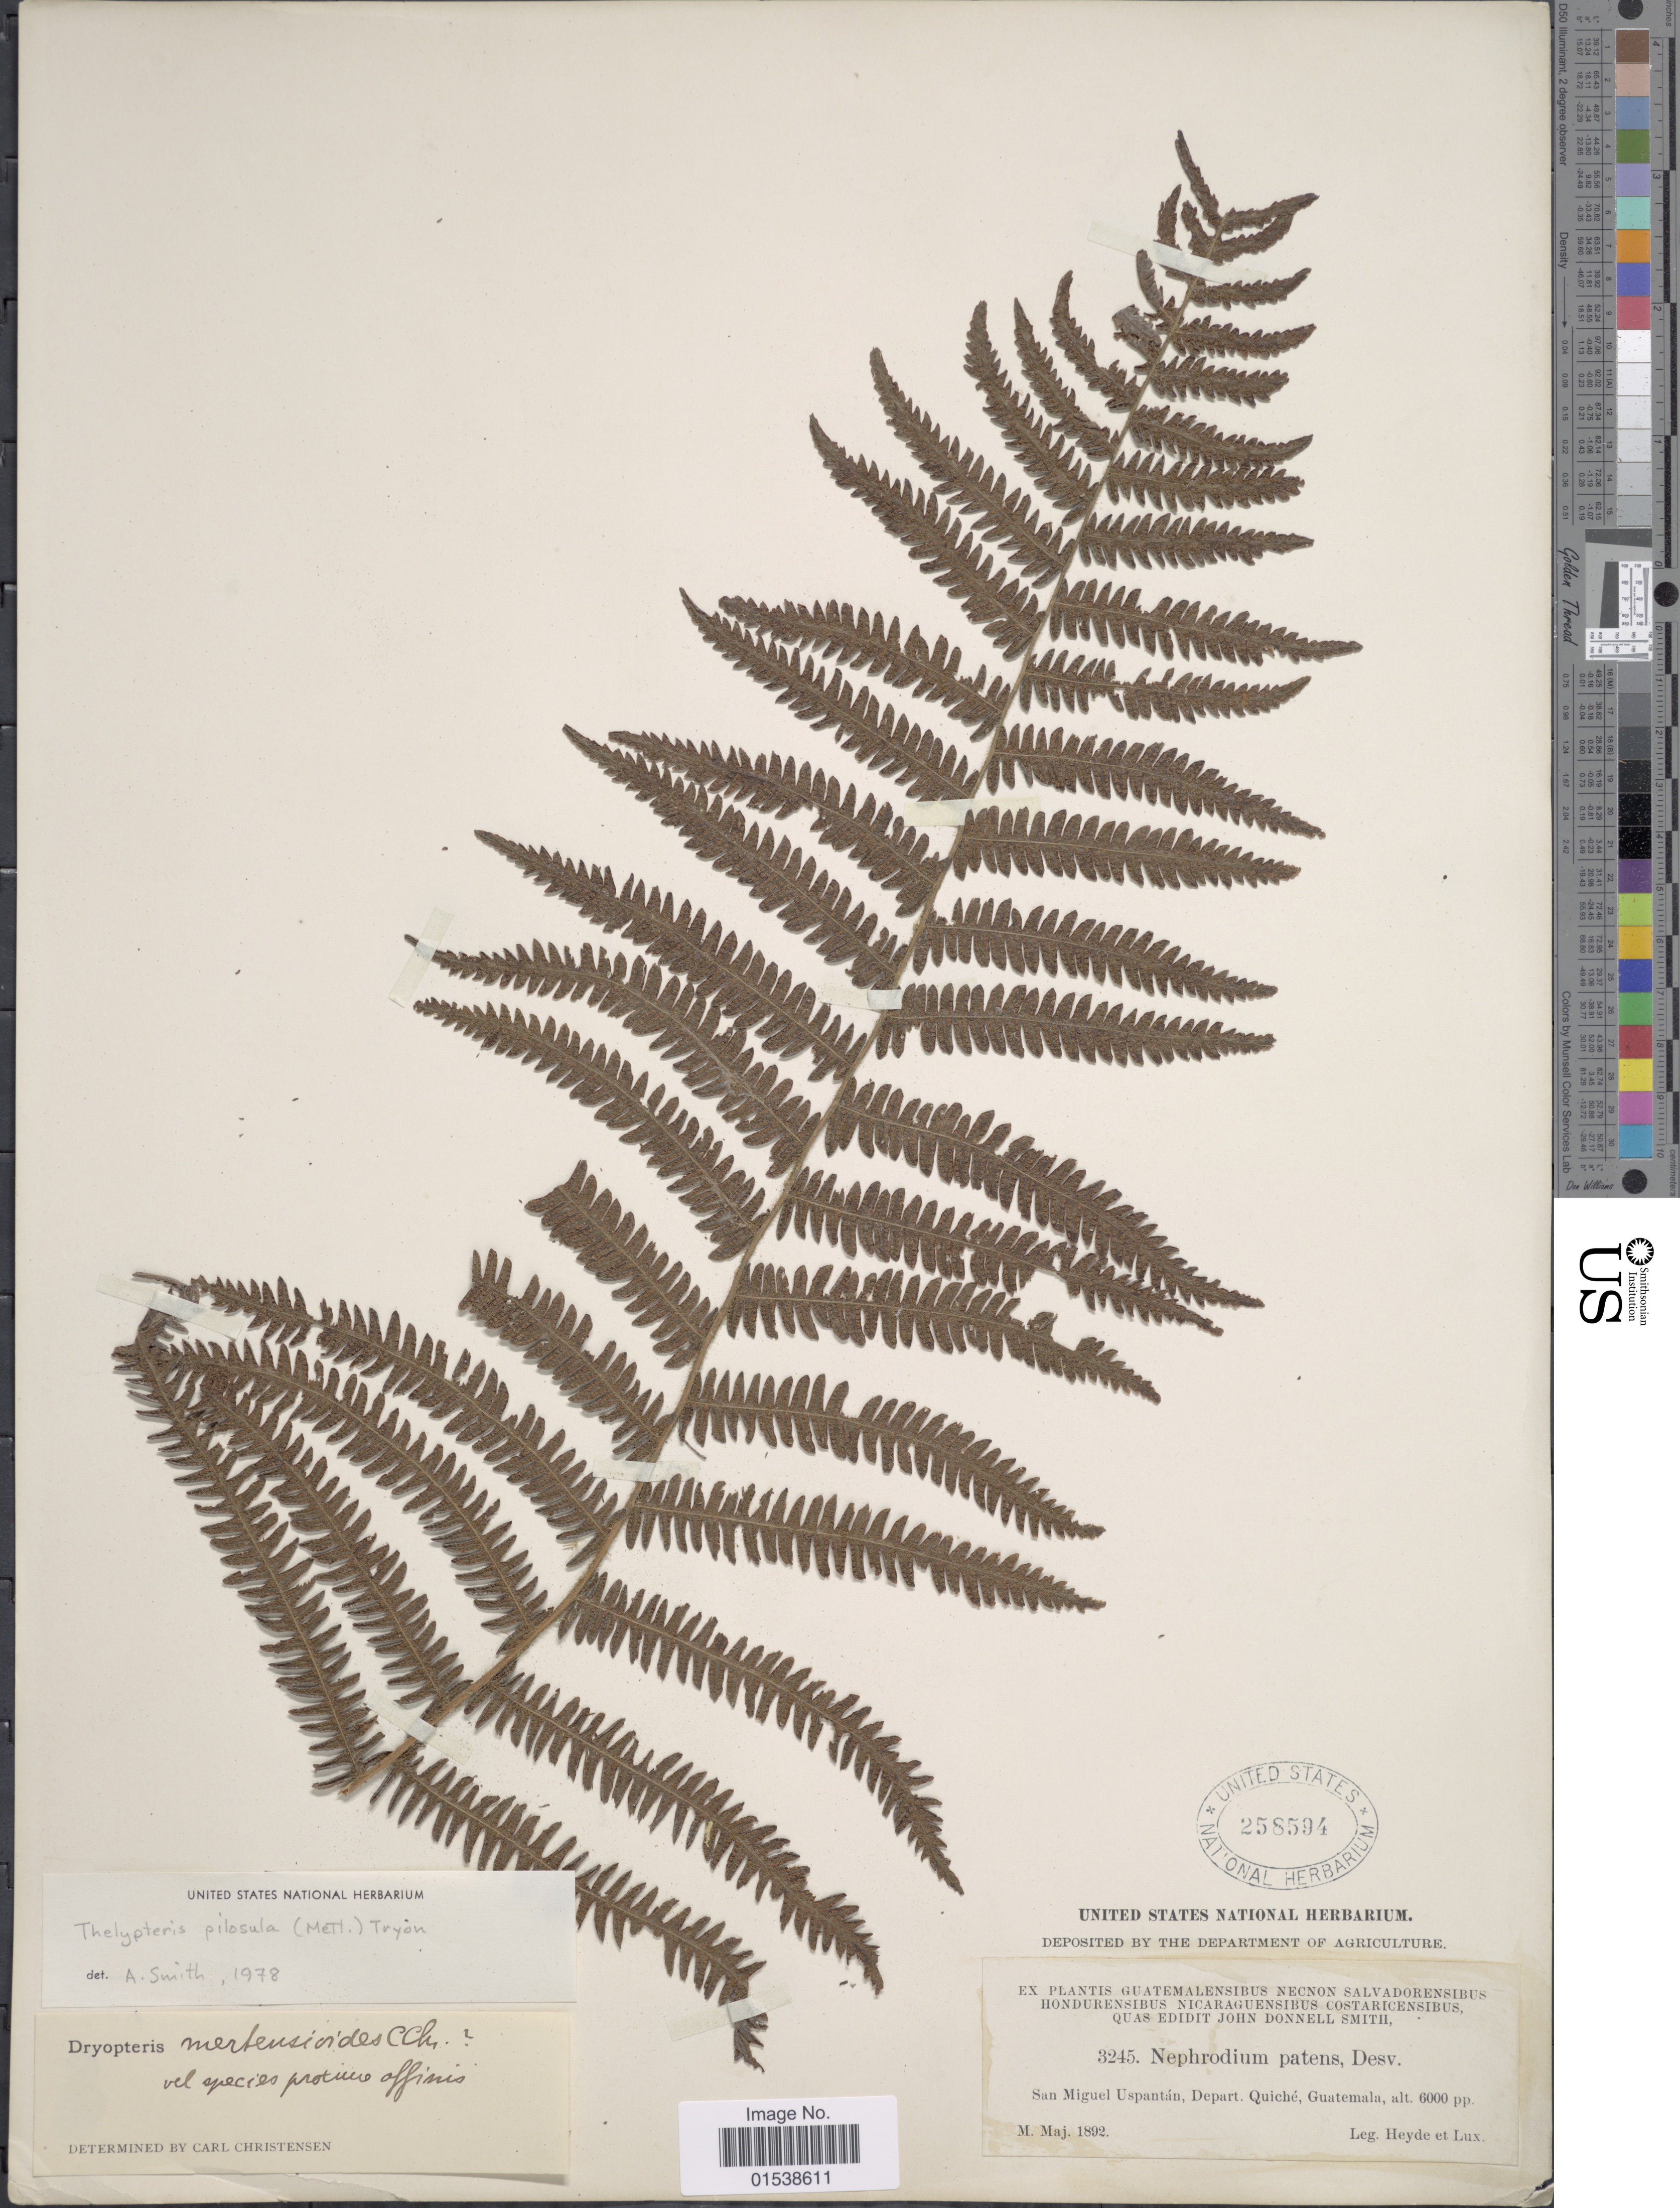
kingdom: Plantae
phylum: Tracheophyta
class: Polypodiopsida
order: Polypodiales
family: Thelypteridaceae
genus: Amauropelta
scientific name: Amauropelta pilosula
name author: (Klotzsch & H. Karst.) Á. Löve & D. Löve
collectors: Heyde & Lux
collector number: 3245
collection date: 1892-05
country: Guatemala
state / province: El Quiché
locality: San Miguel Uspantan, Depart, Quiche, Guatemala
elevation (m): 1829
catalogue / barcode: US 258594